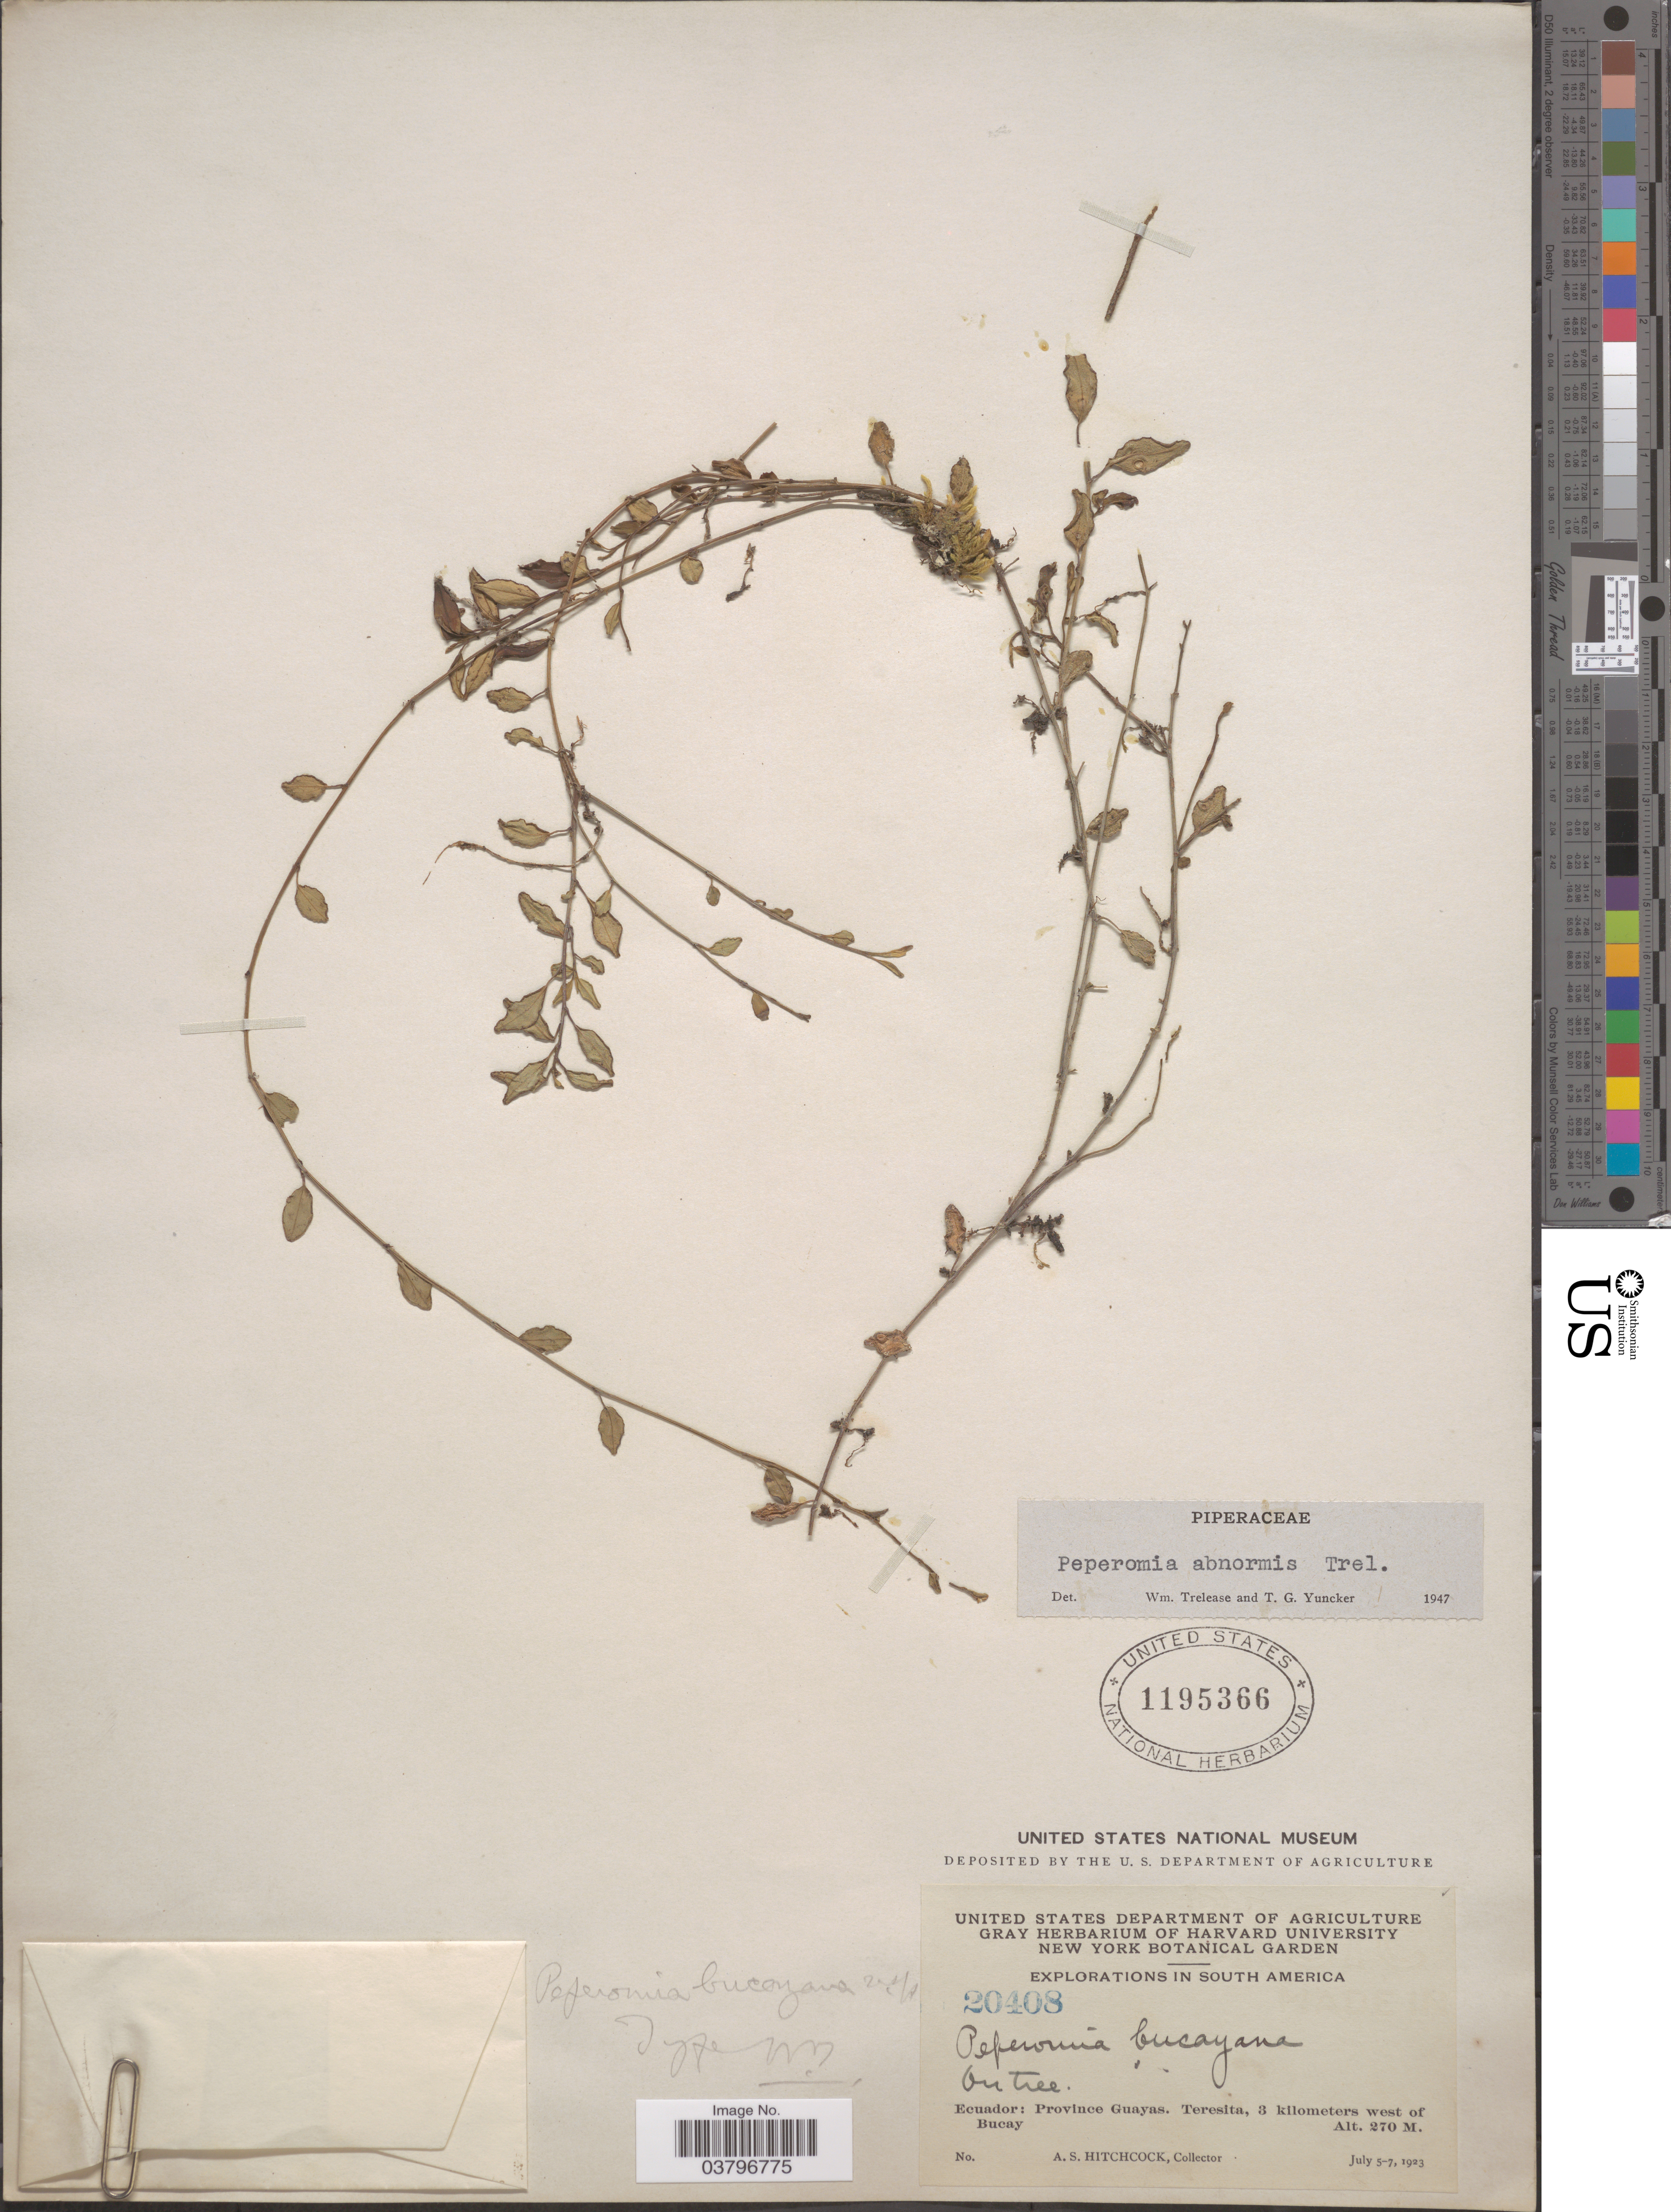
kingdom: Plantae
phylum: Tracheophyta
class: Magnoliopsida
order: Piperales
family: Piperaceae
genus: Peperomia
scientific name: Peperomia abnormis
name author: Trel.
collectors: A. S. Hitchcock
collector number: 20408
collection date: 1923-07-05/1923-07-07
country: Ecuador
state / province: Guayas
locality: Teresita, 3 kilometers west of Bucay.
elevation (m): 270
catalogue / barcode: US 1195366